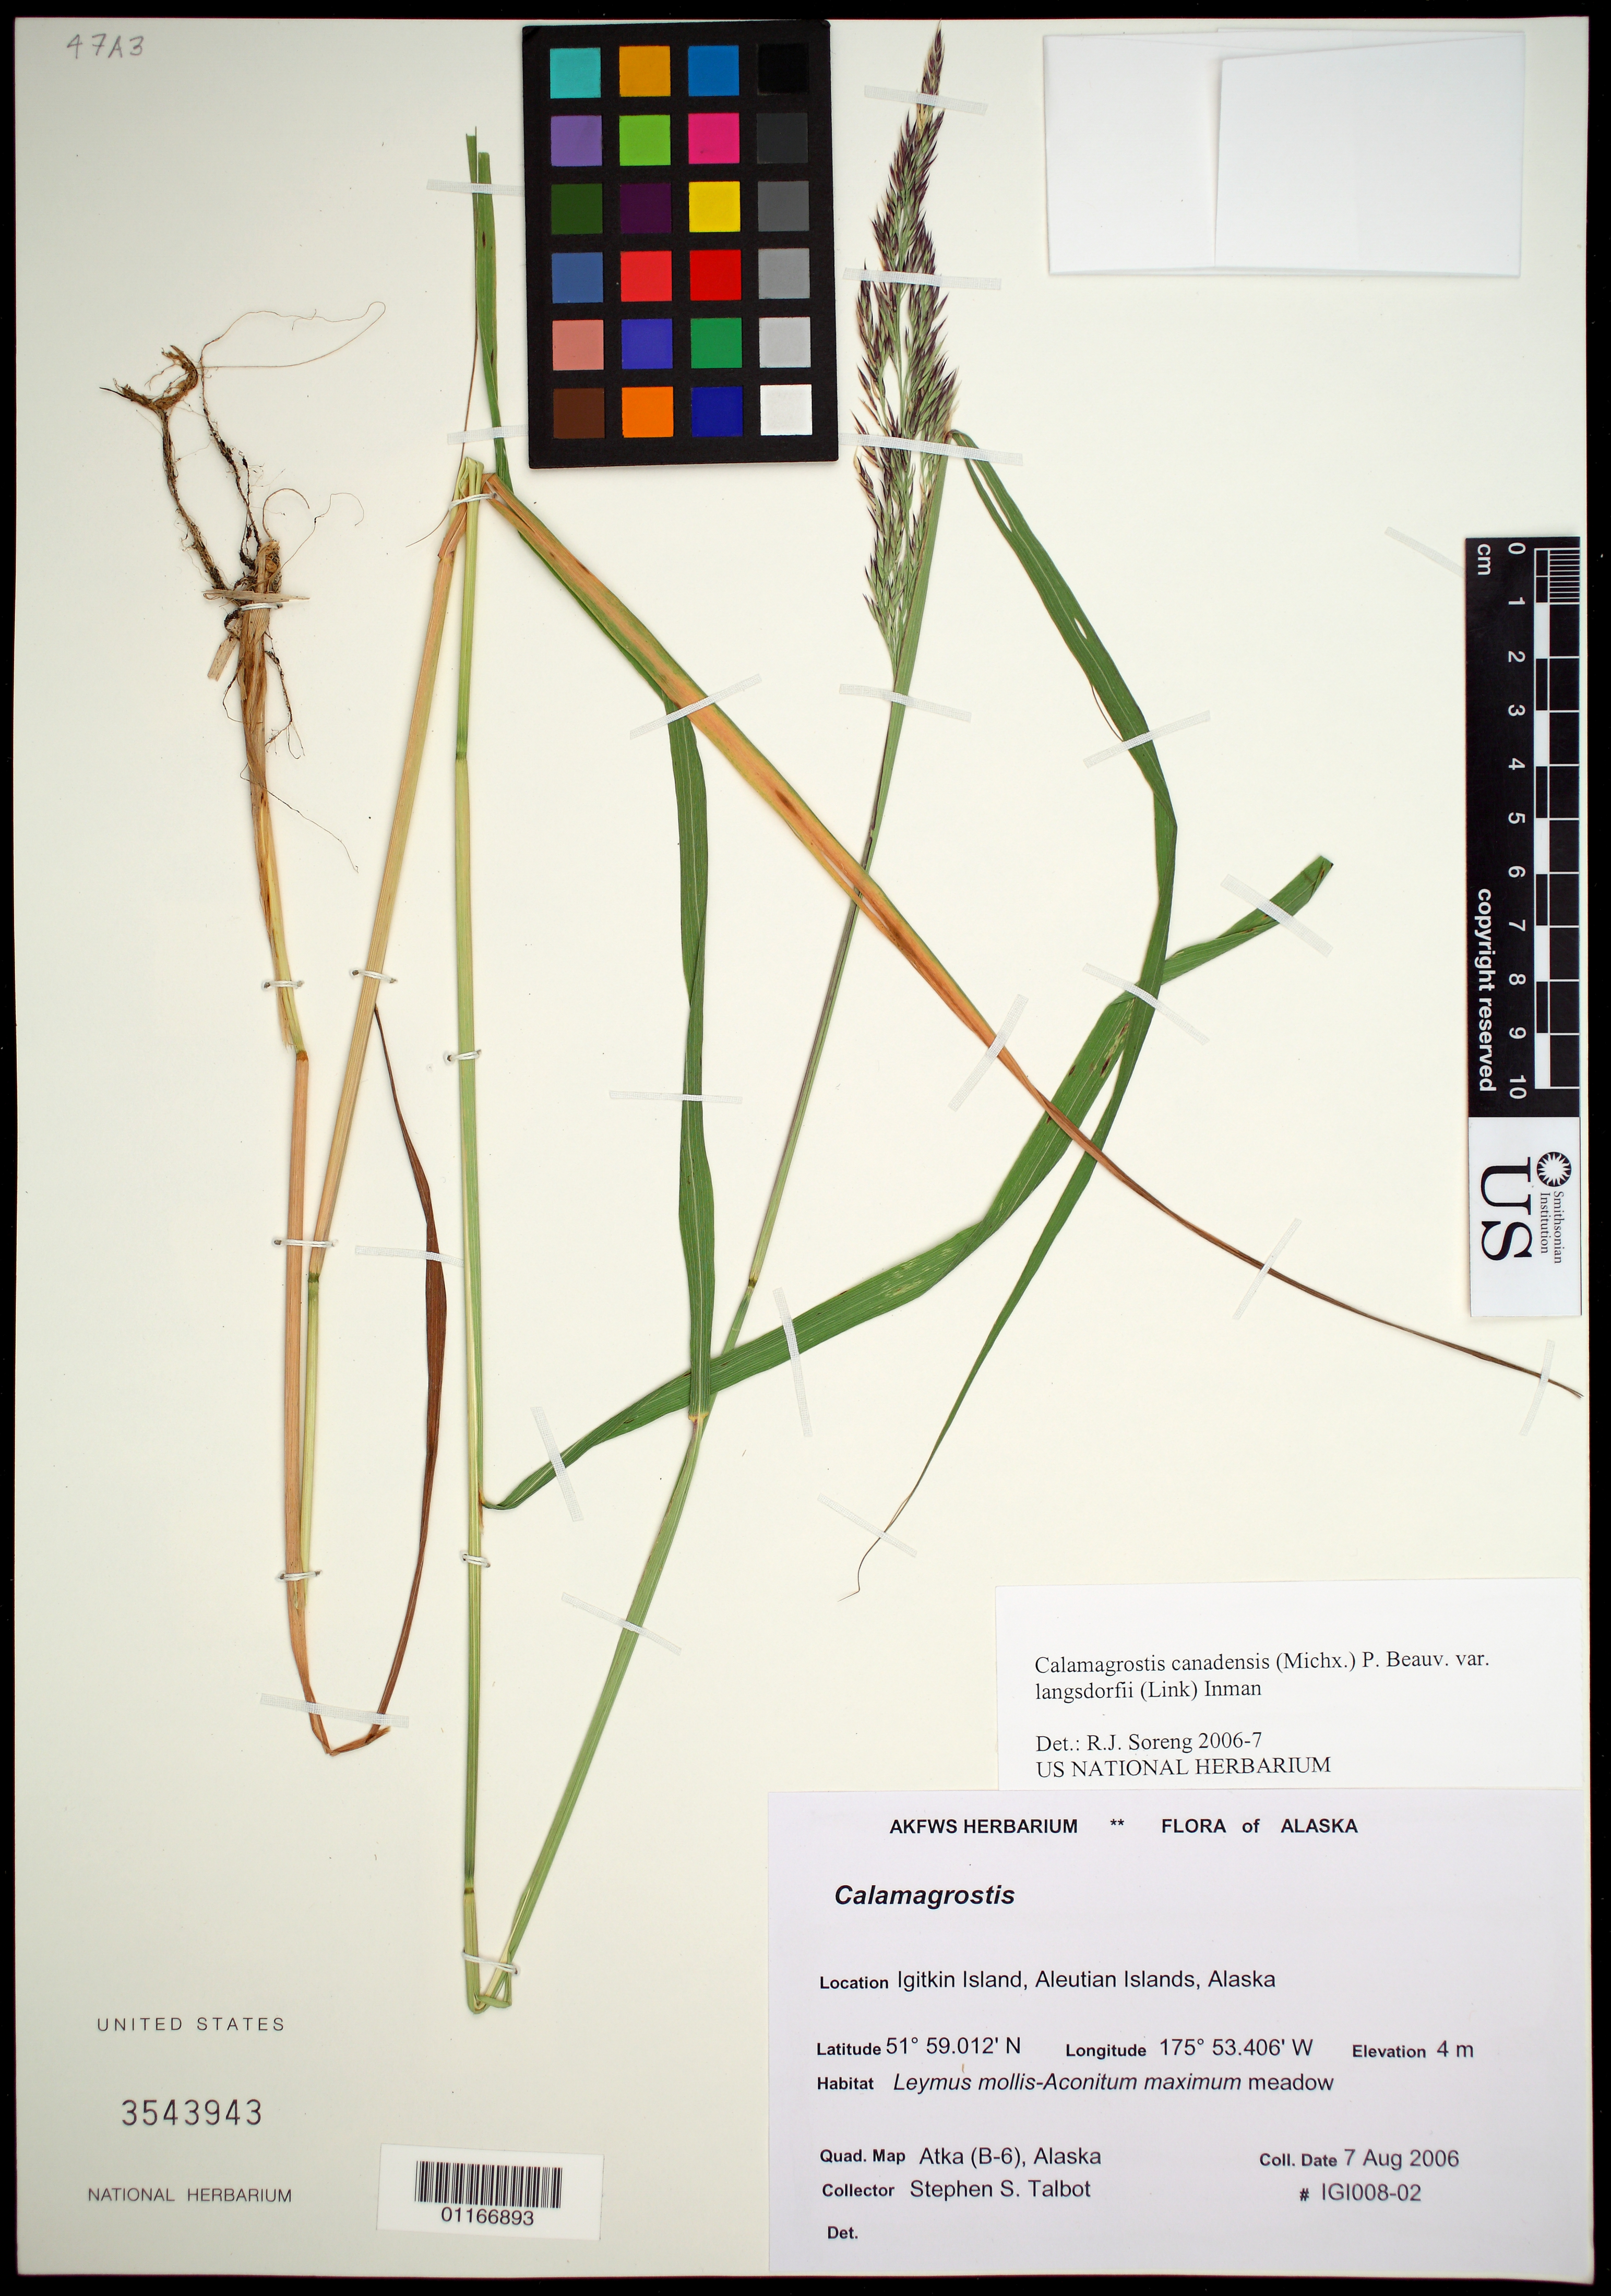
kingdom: Plantae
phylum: Tracheophyta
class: Liliopsida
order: Poales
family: Poaceae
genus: Calamagrostis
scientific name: Calamagrostis canadensis var. langsdorffii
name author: (Link) Inman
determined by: Soreng, Robert J., Research Associate (BOT), Smithsonian Institution - National Museum of Natural History (UNITED STATES)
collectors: S. S. Talbot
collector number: IGI008-02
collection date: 2006-08-07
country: United States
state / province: Alaska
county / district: Aleutian Islands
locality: Igitkin Island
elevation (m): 4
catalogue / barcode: US 3543943